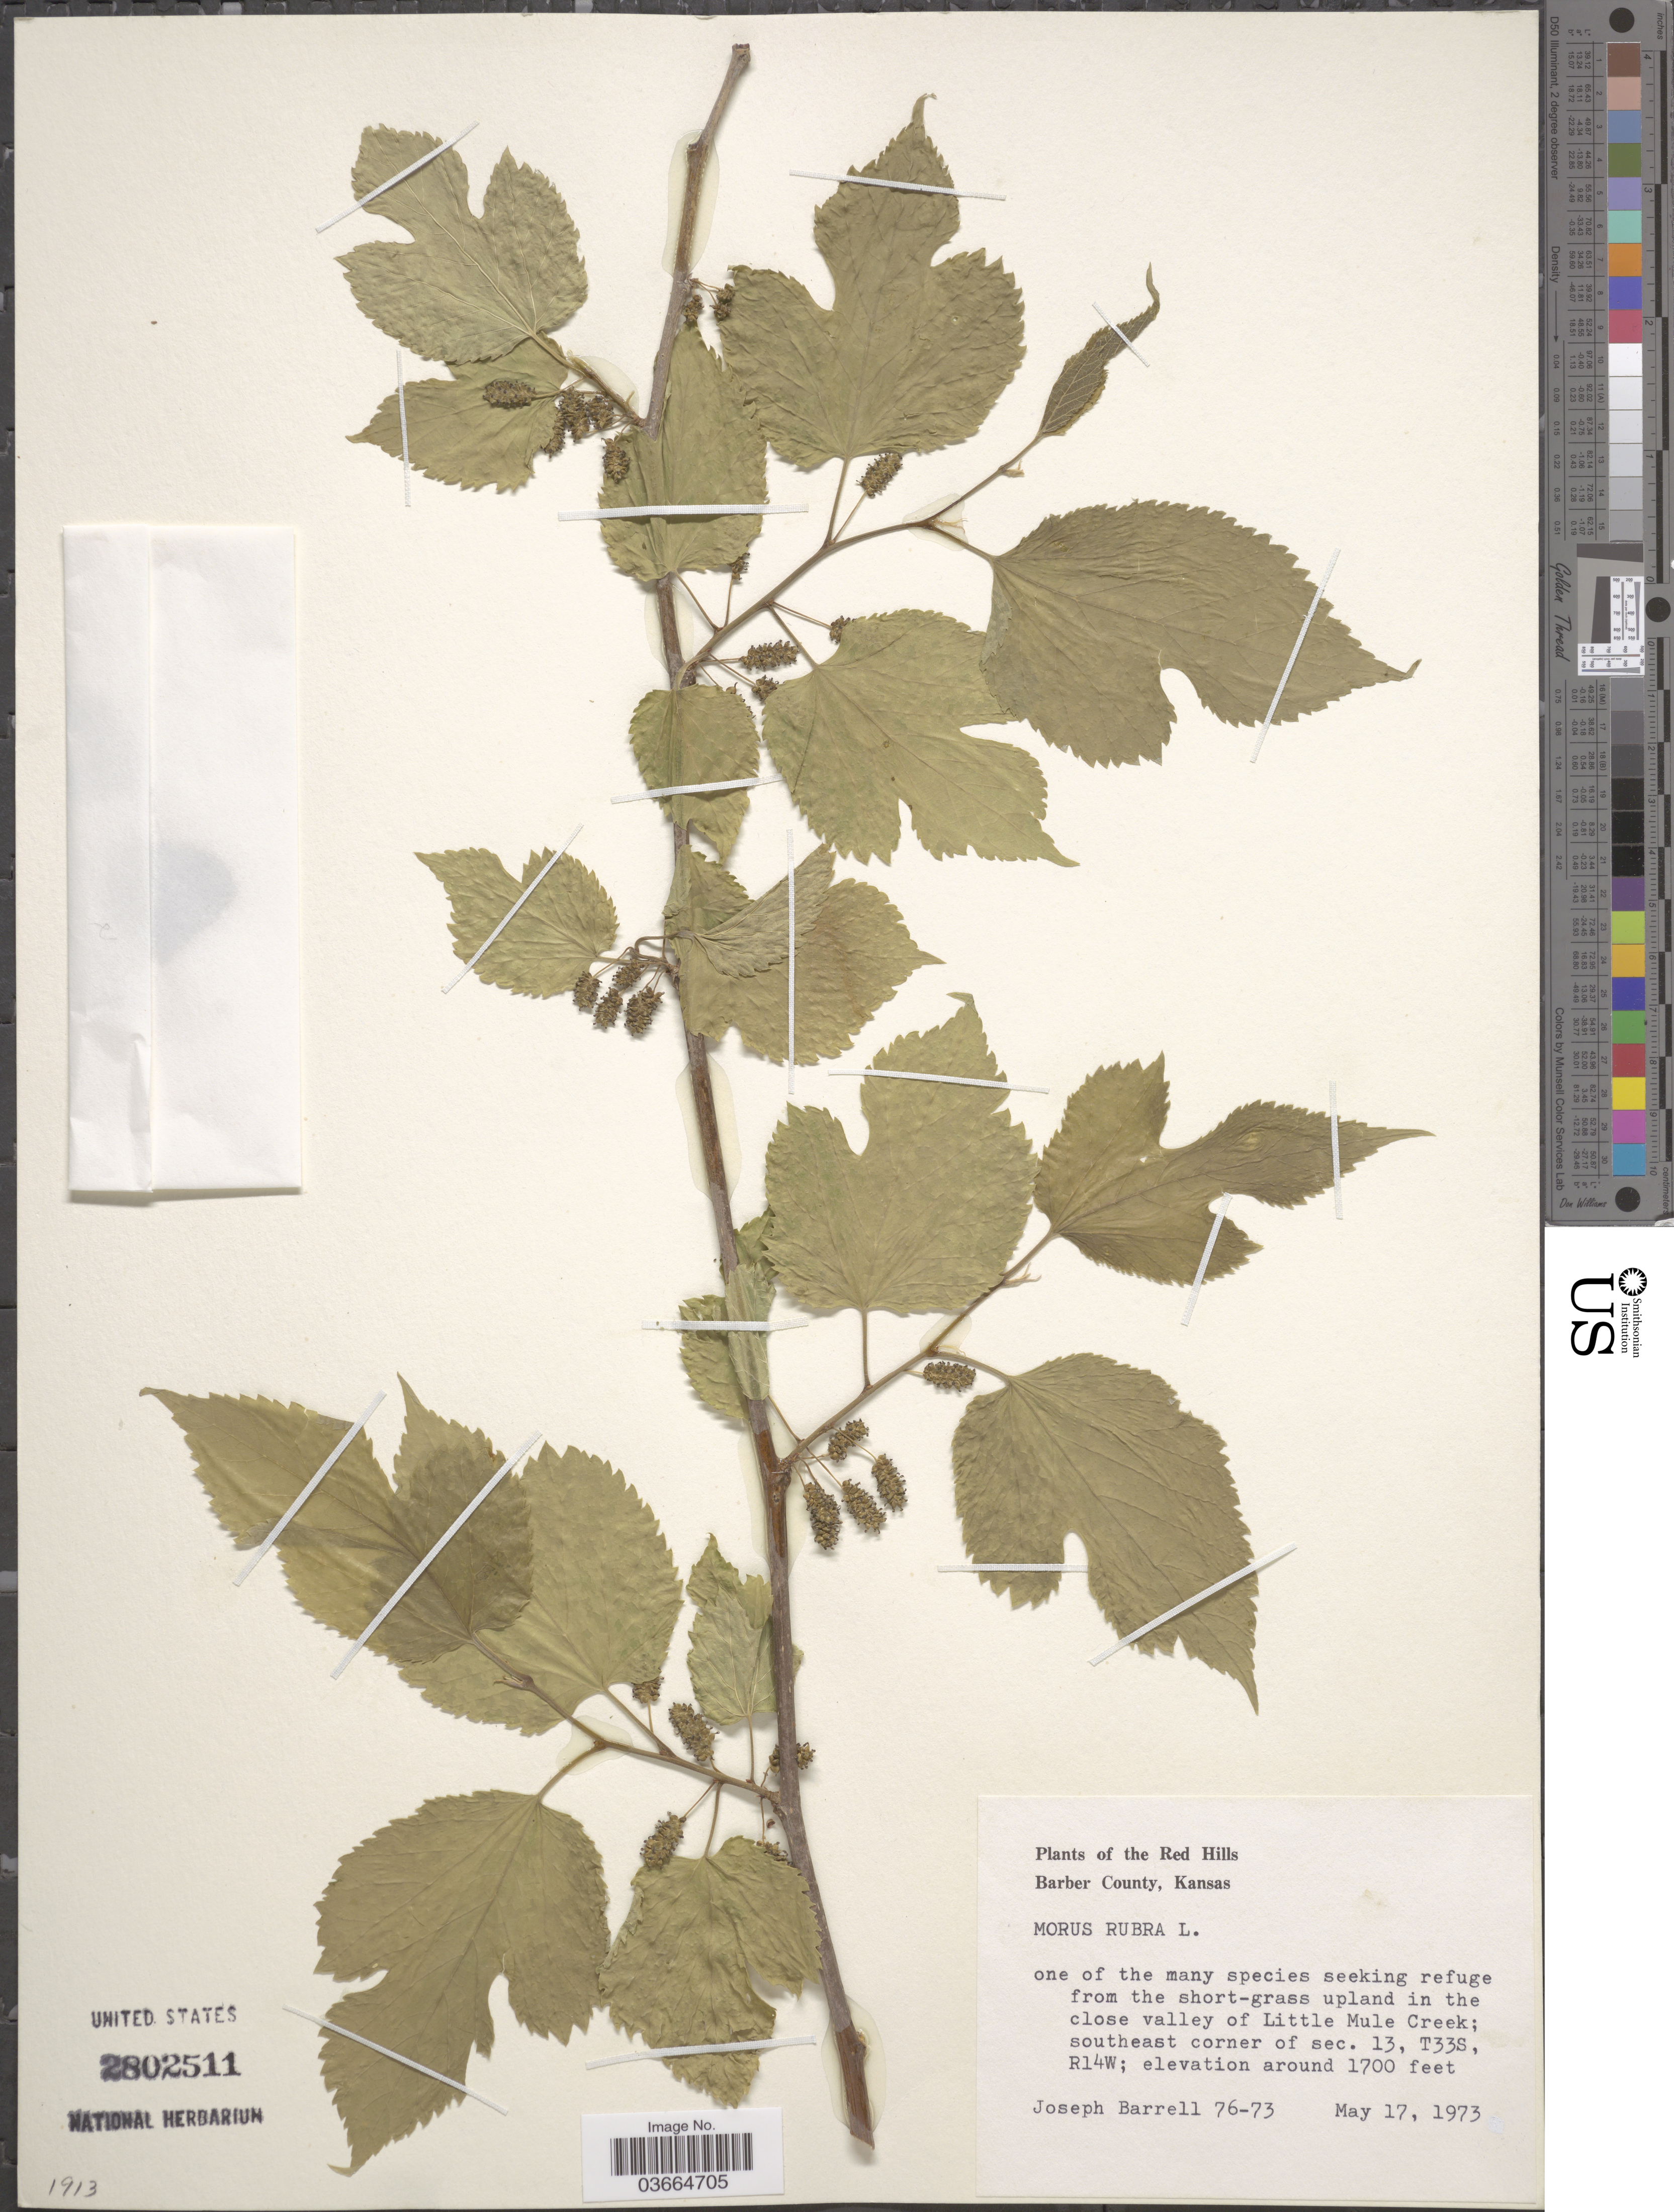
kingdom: Plantae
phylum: Tracheophyta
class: Magnoliopsida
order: Rosales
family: Moraceae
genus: Morus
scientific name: Morus rubra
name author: L.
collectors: J. Barrell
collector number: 76-73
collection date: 1973-05-17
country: United States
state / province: Kansas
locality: Red Hills, Barber County. Close valley of Little Mule Creek; southeast corner of sec. 13, T33S, R14W.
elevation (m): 518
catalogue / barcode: US 2802511